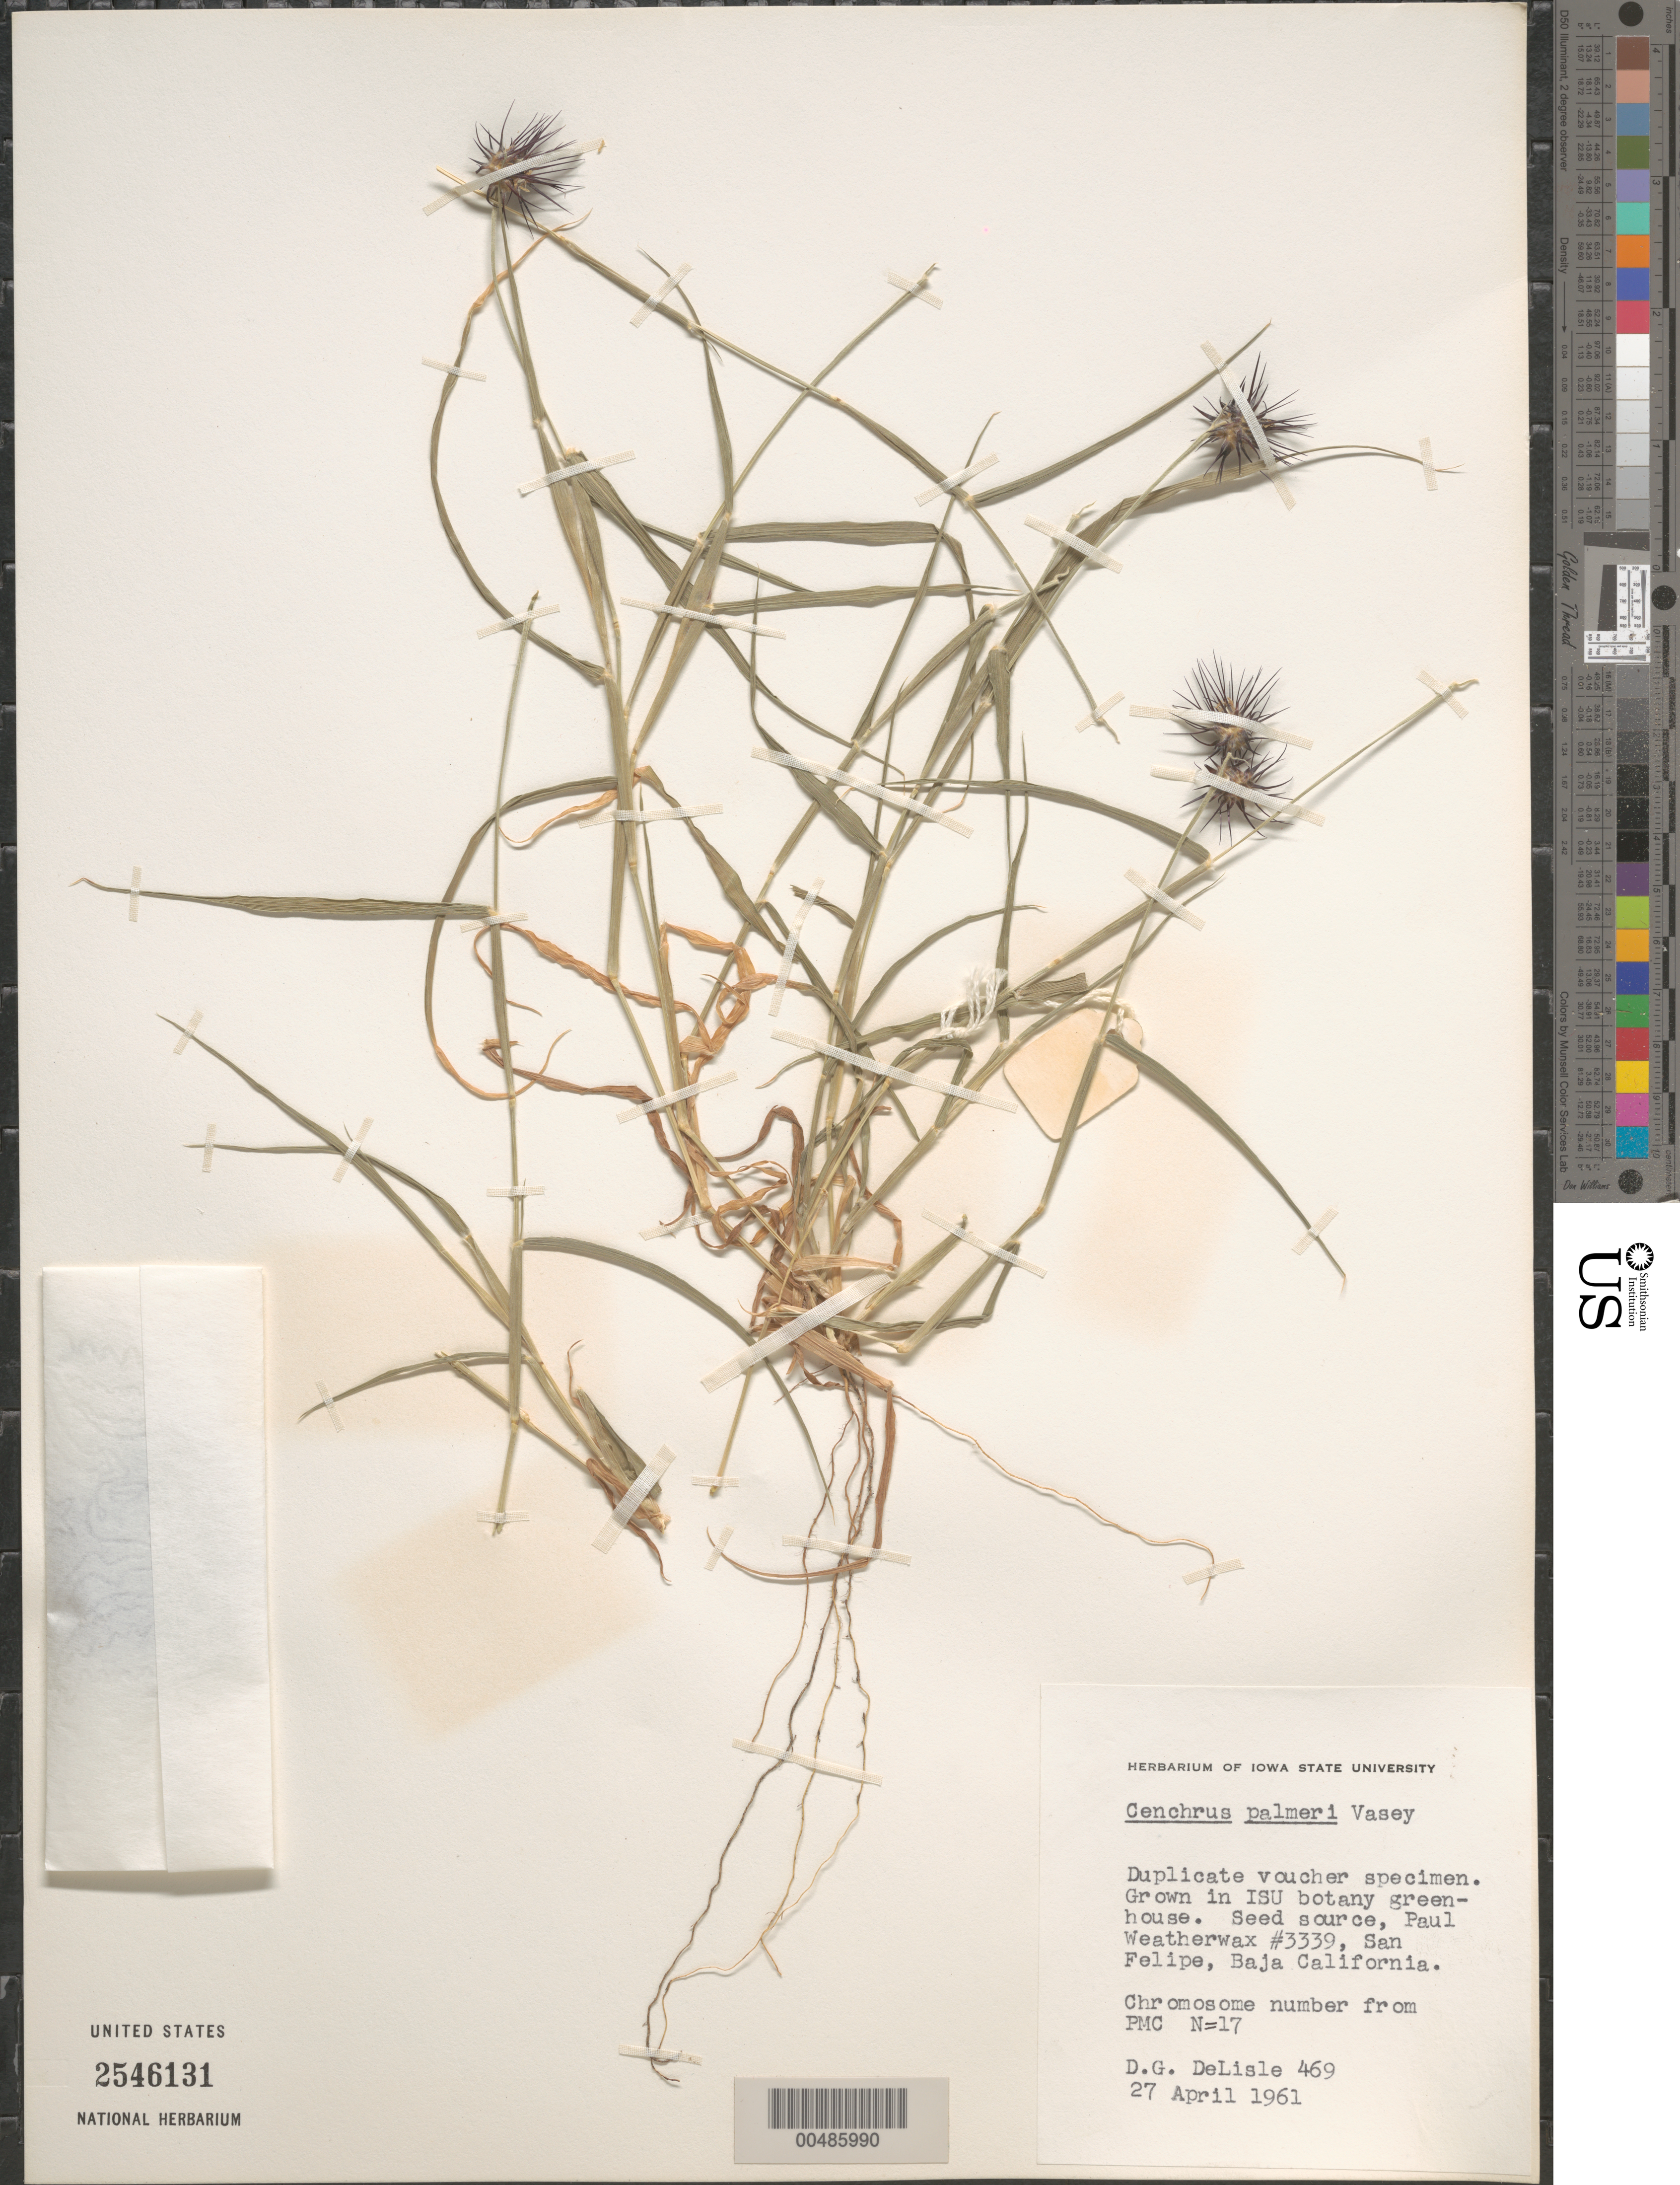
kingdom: Plantae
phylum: Tracheophyta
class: Liliopsida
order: Poales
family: Poaceae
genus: Cenchrus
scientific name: Cenchrus palmeri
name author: Vasey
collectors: D. DeLisle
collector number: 469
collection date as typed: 27 Apr 1961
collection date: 1961-04-27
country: Mexico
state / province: Baja California Norte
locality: San Felipe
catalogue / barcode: US 2546131